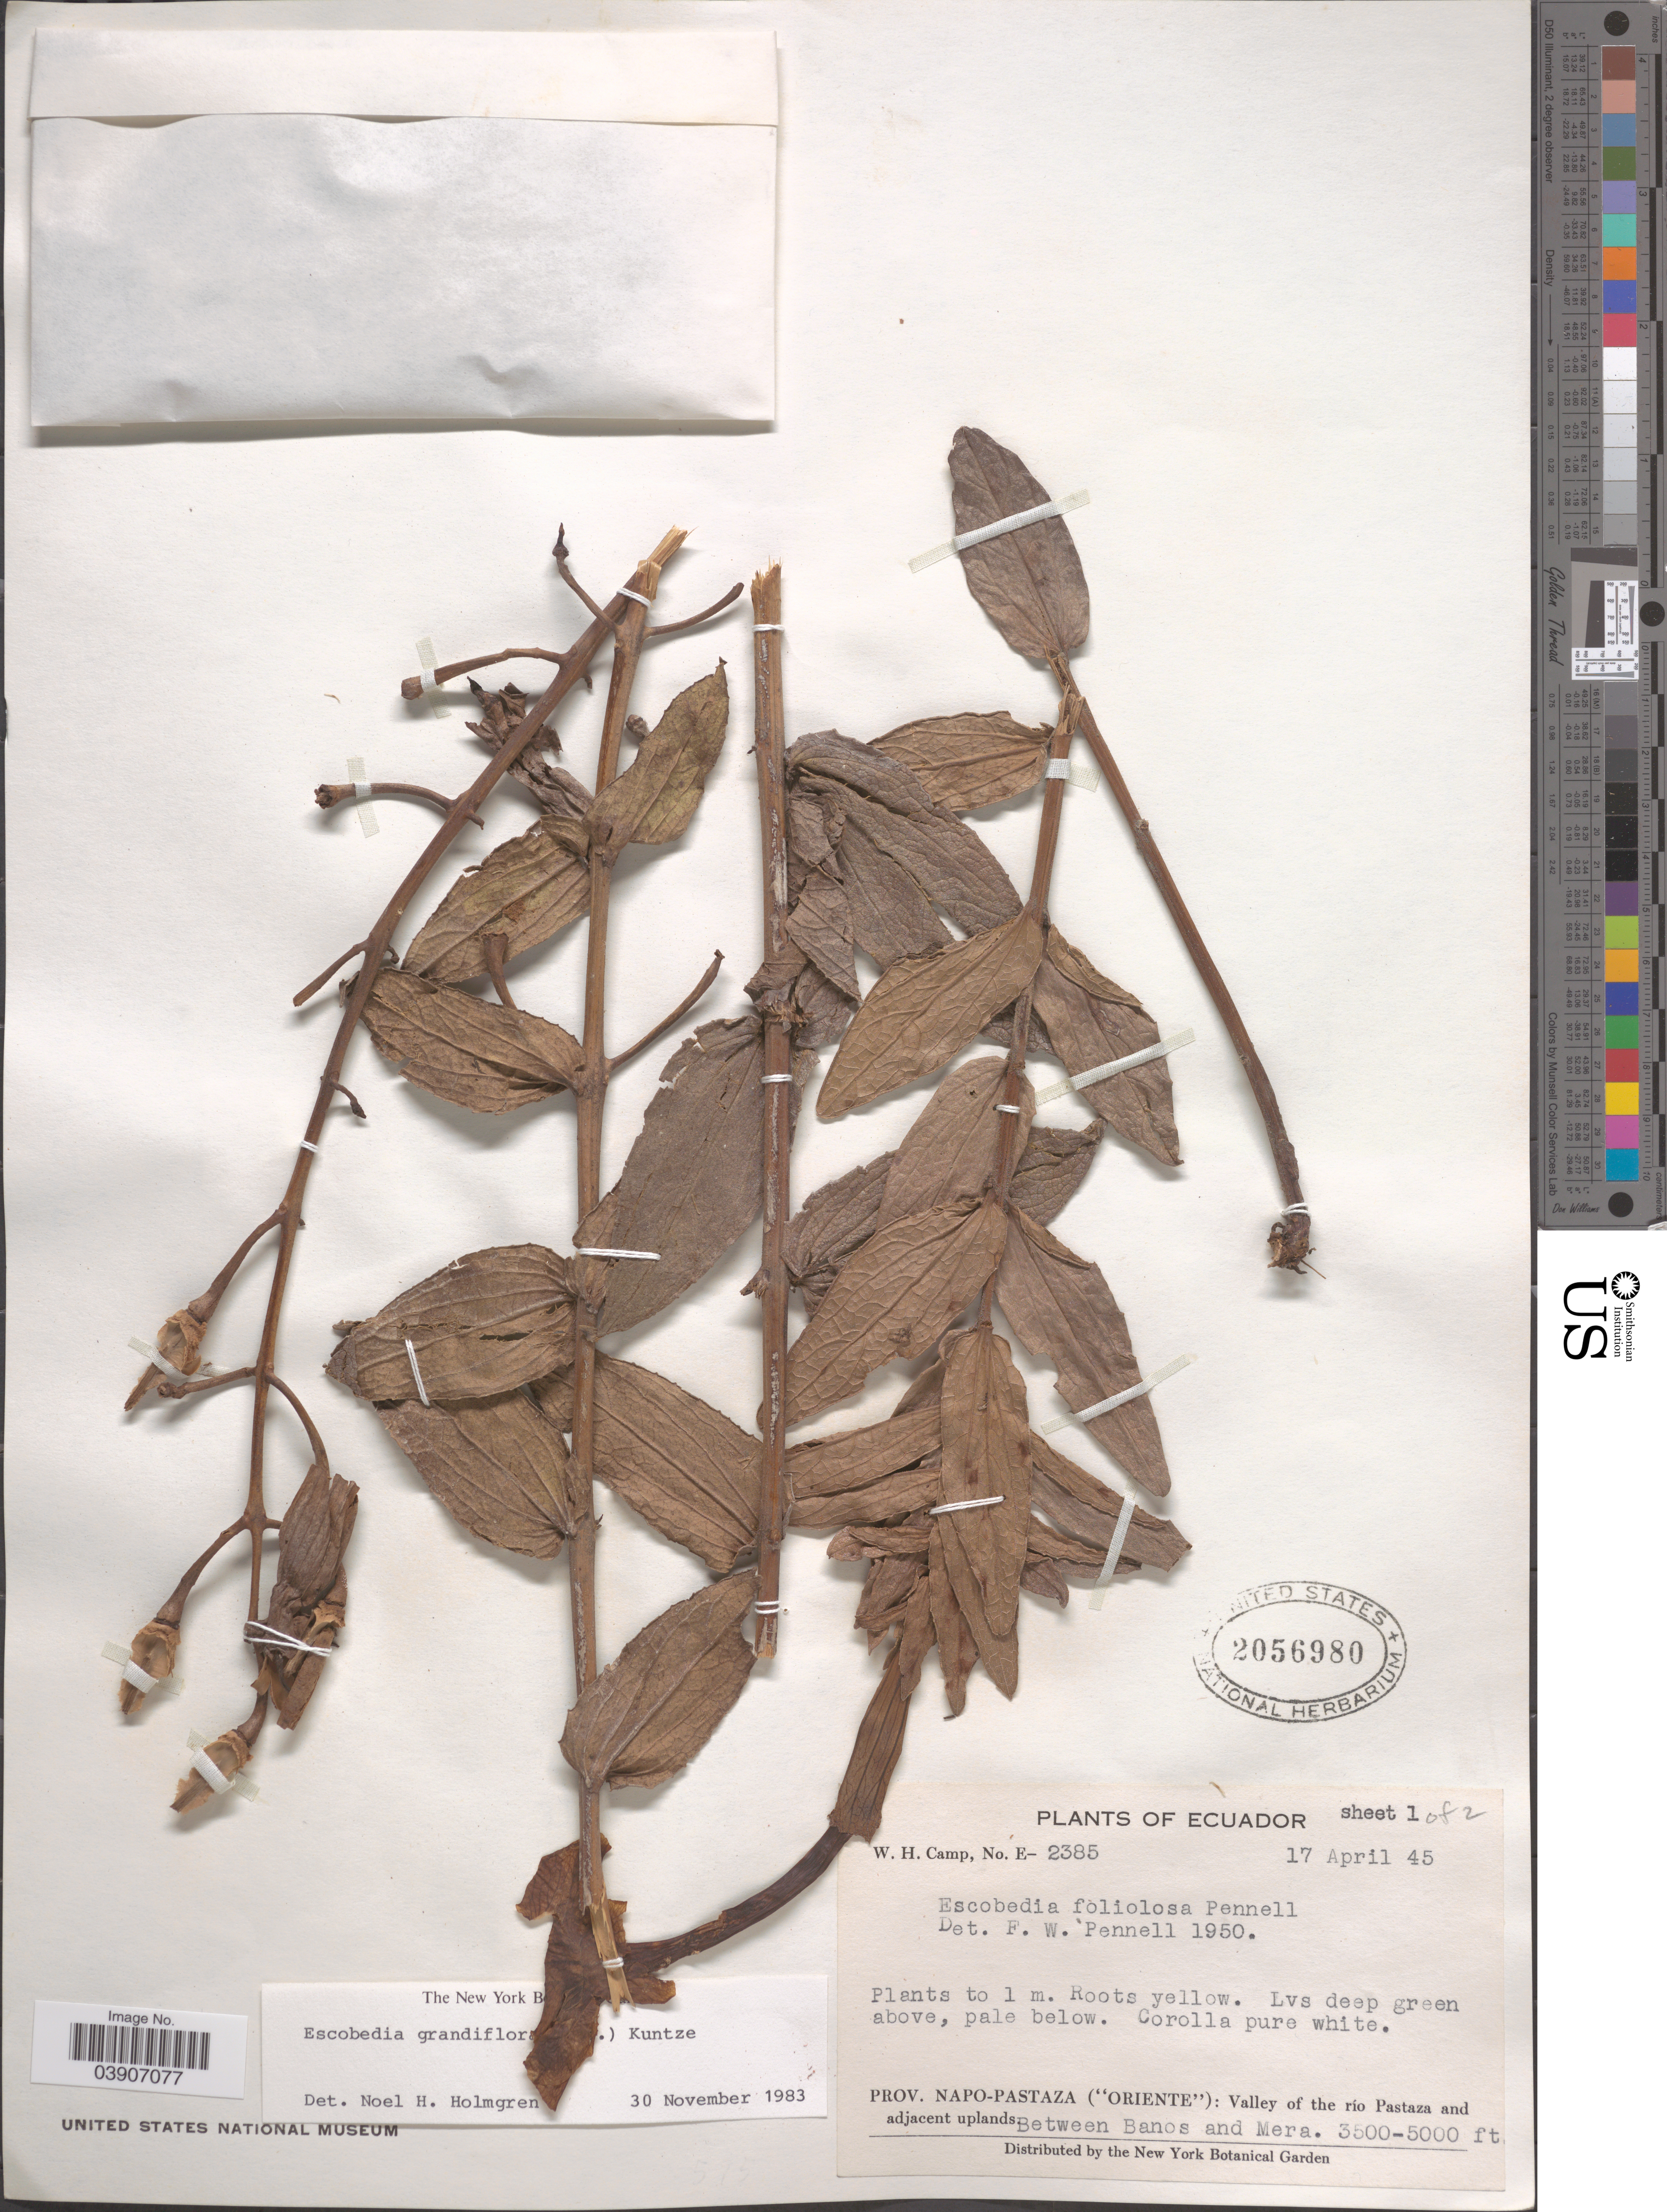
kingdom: Plantae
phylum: Tracheophyta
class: Magnoliopsida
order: Lamiales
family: Orobanchaceae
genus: Escobedia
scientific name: Escobedia grandiflora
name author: (L. f.) Kuntze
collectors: W. H. Camp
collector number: E-2385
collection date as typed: Transcribed d/m/y: 17/4/45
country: Ecuador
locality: Prov. Napo-Pastaza ("Oriente"): Valley of the río Pastaza and adjacent uplands. Between Banos and Mera.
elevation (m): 1067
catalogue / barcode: US 2056980